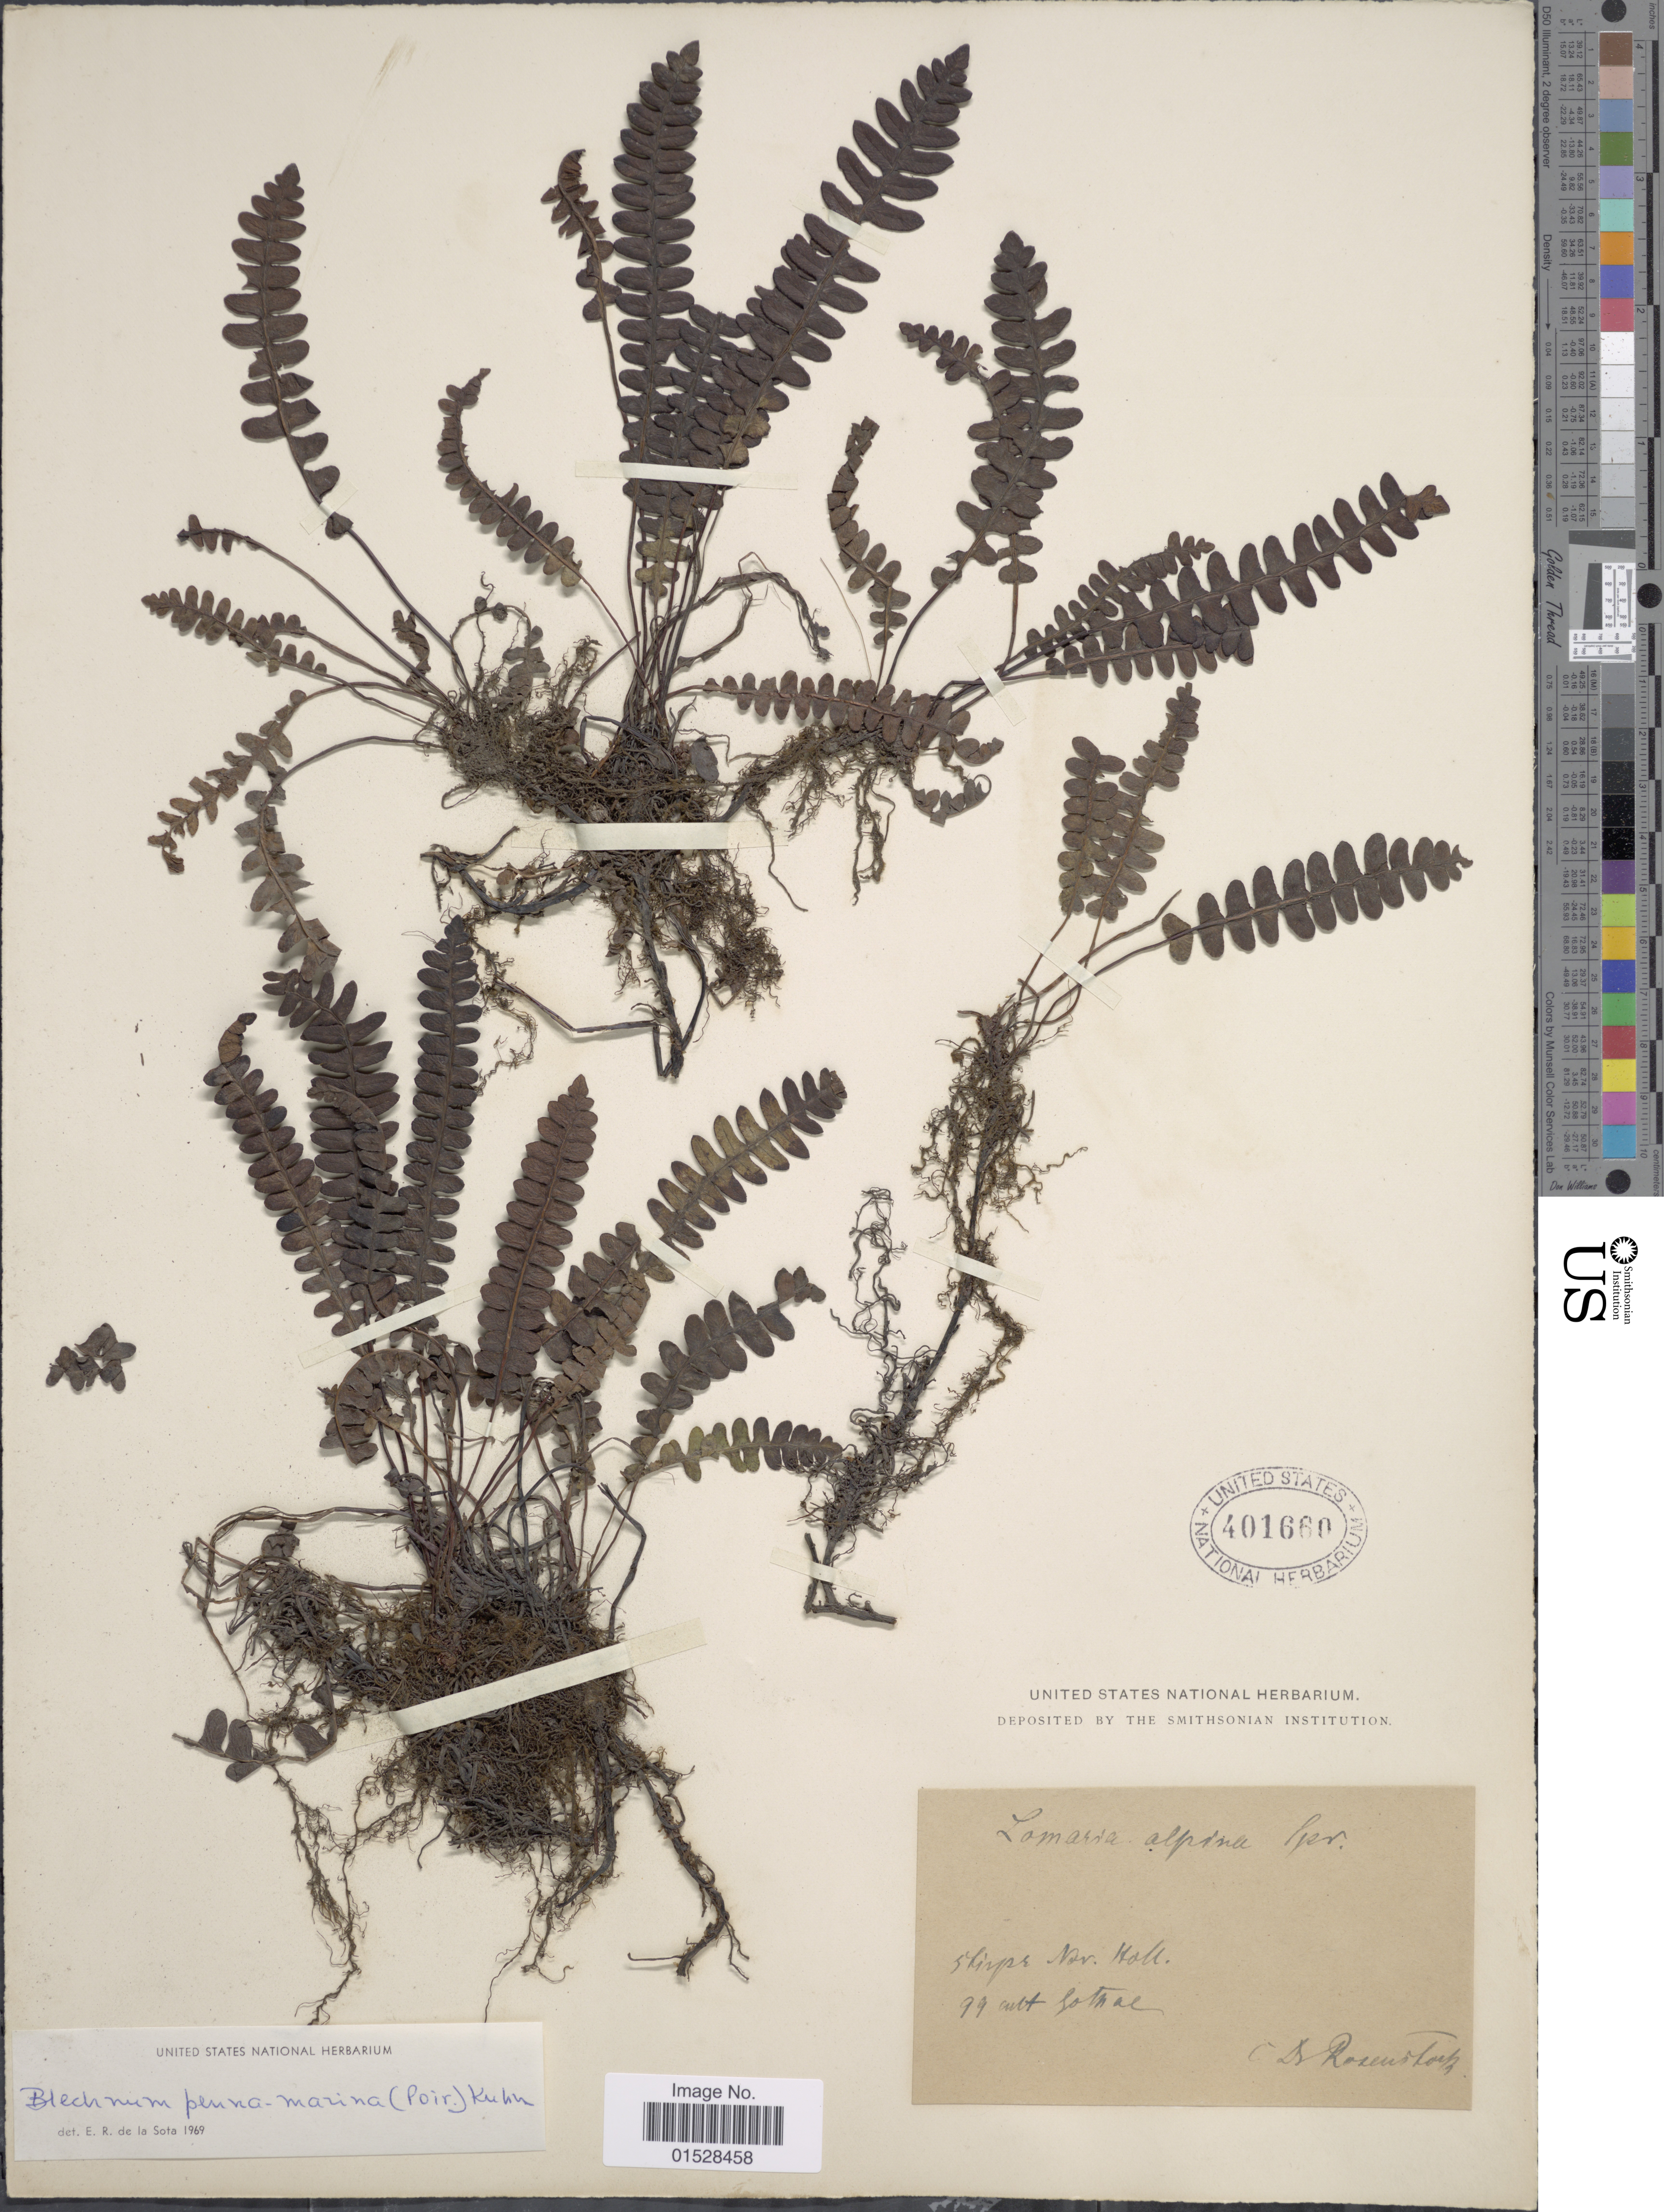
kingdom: Plantae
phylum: Tracheophyta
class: Polypodiopsida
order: Polypodiales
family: Blechnaceae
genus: Blechnum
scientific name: Blechnum penna-marina subsp. alpina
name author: T.C. Chambers & P. A. Farrant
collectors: C. Rosenstock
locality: Slipps Nov. Holl, 99 cult Gothal. [interpreted]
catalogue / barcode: US 401660